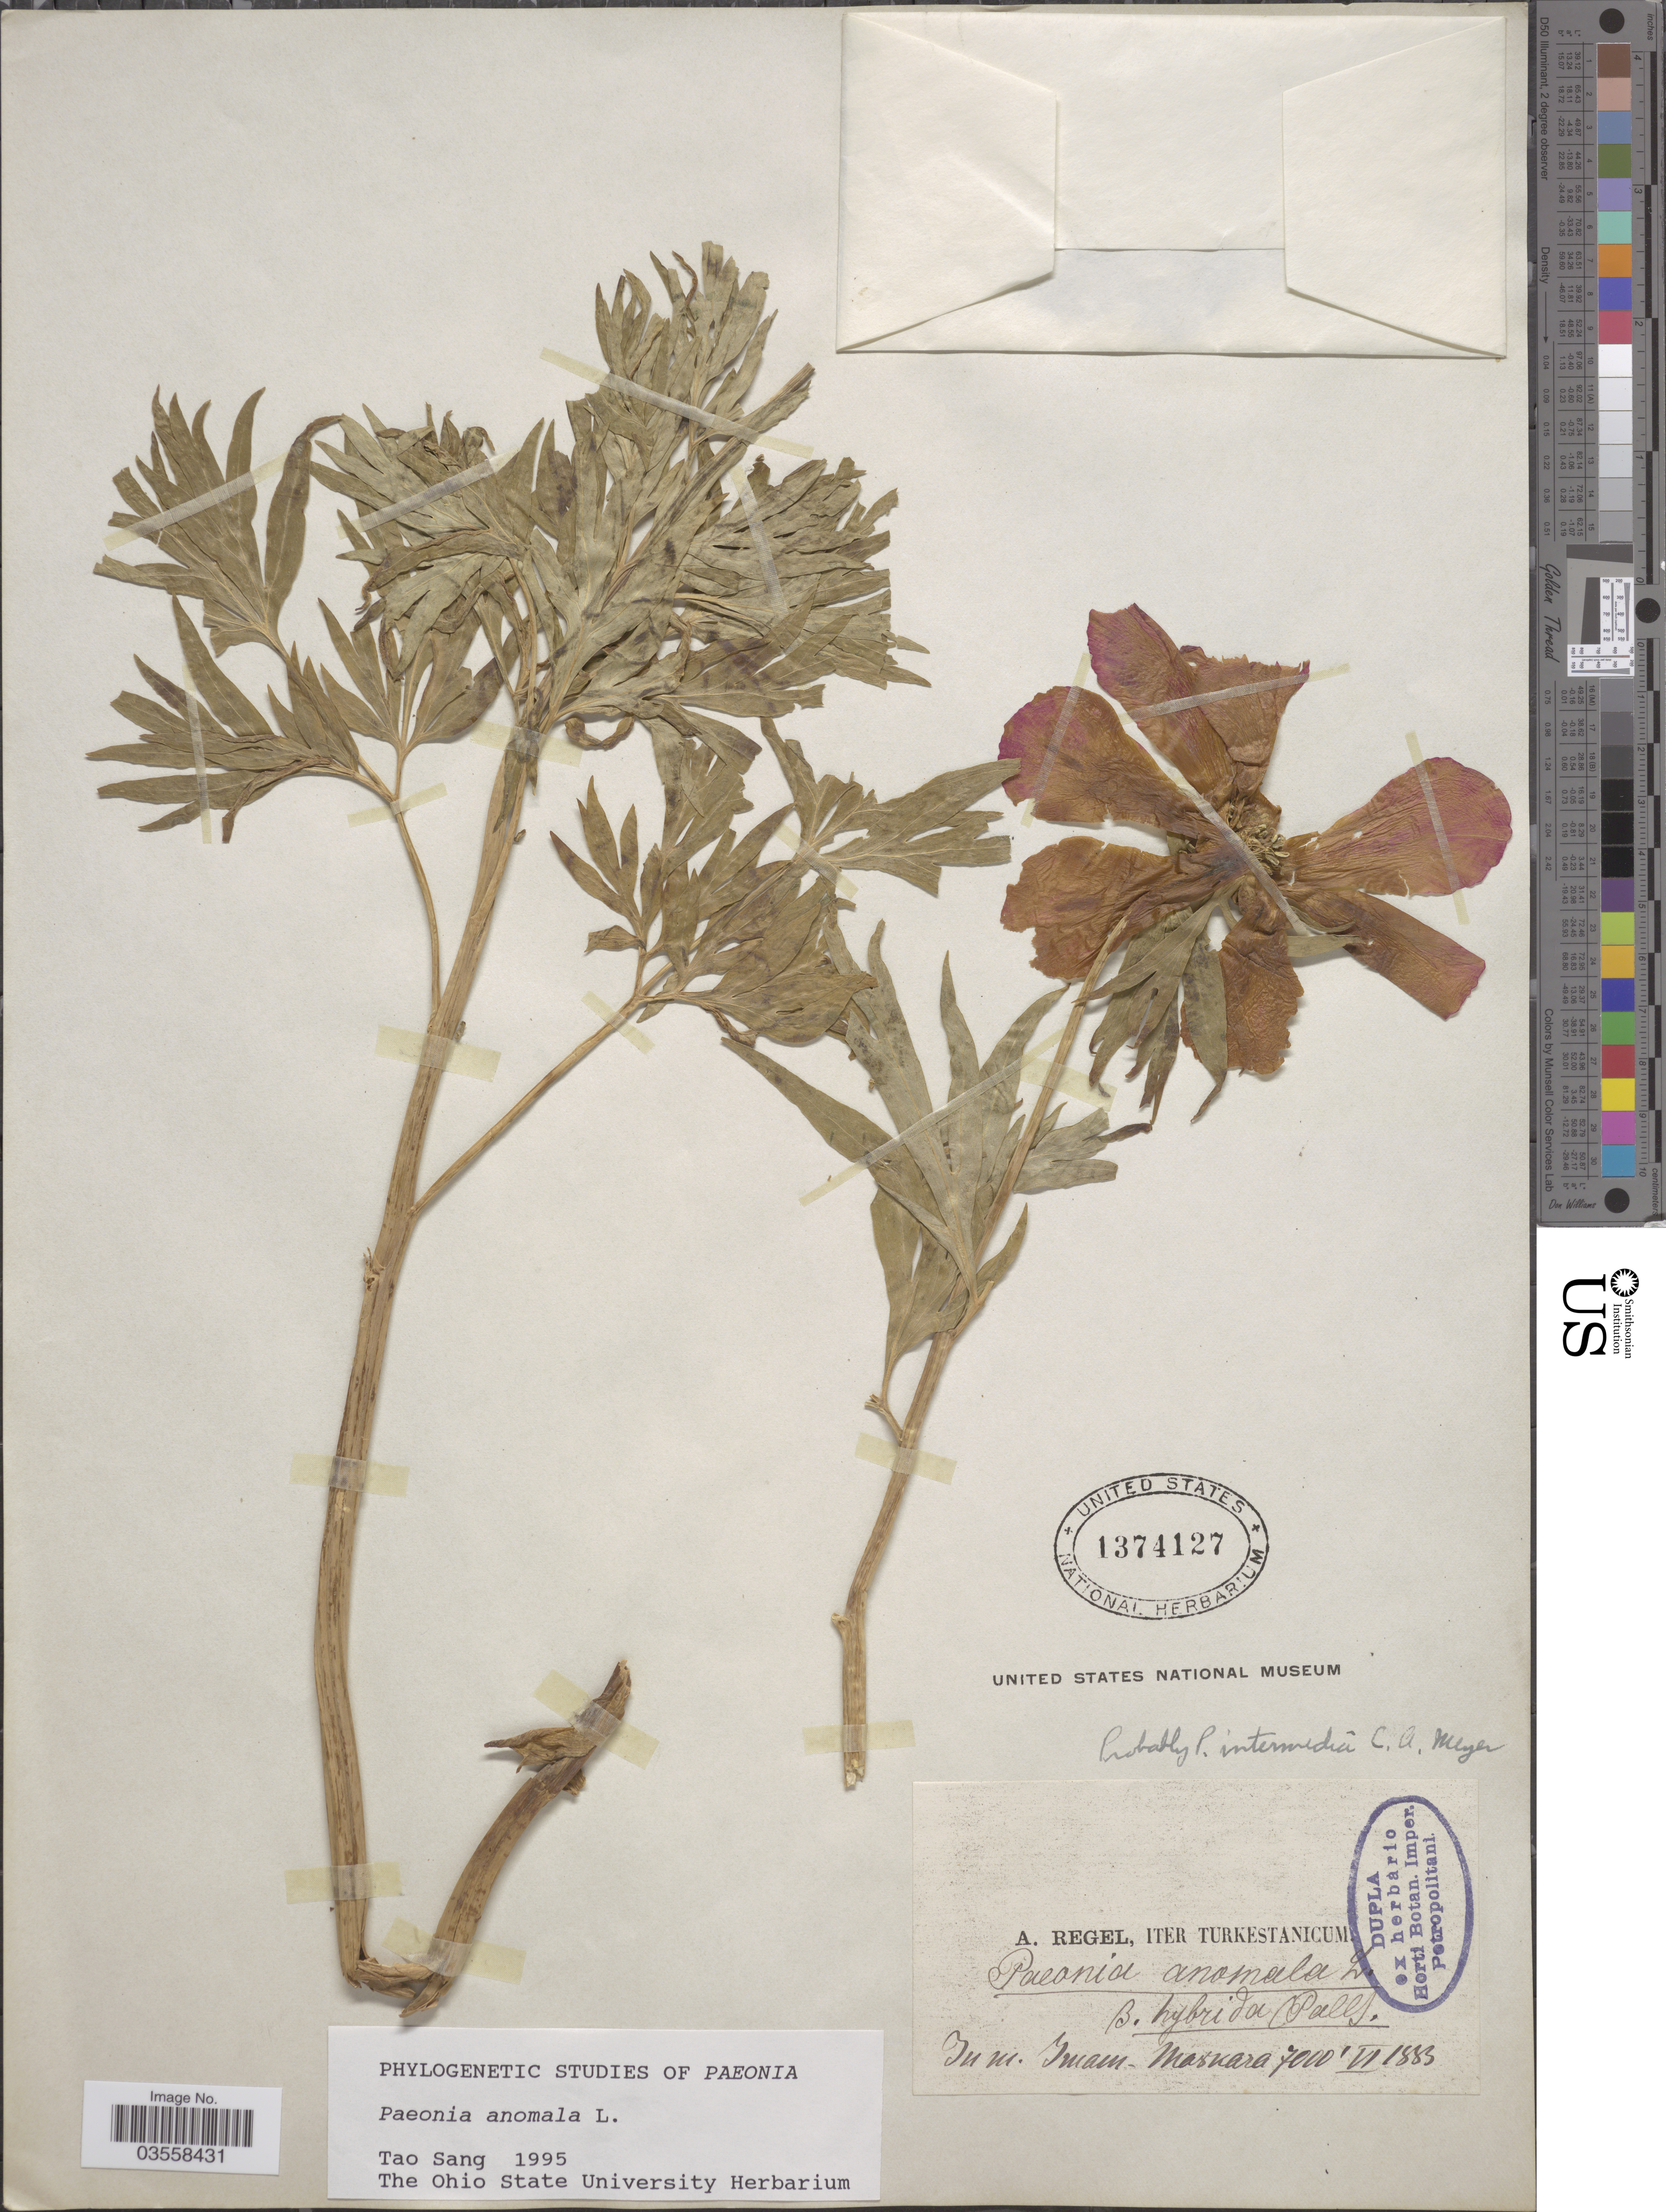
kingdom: Plantae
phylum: Tracheophyta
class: Magnoliopsida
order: Saxifragales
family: Paeoniaceae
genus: Paeonia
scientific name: Paeonia intermedia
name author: C.A. Mey.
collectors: A. Regel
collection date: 1883-06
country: Tajikistan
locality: Iter Turkestanicum. In m. Imam-Maskara.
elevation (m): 2134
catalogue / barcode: US 1374127